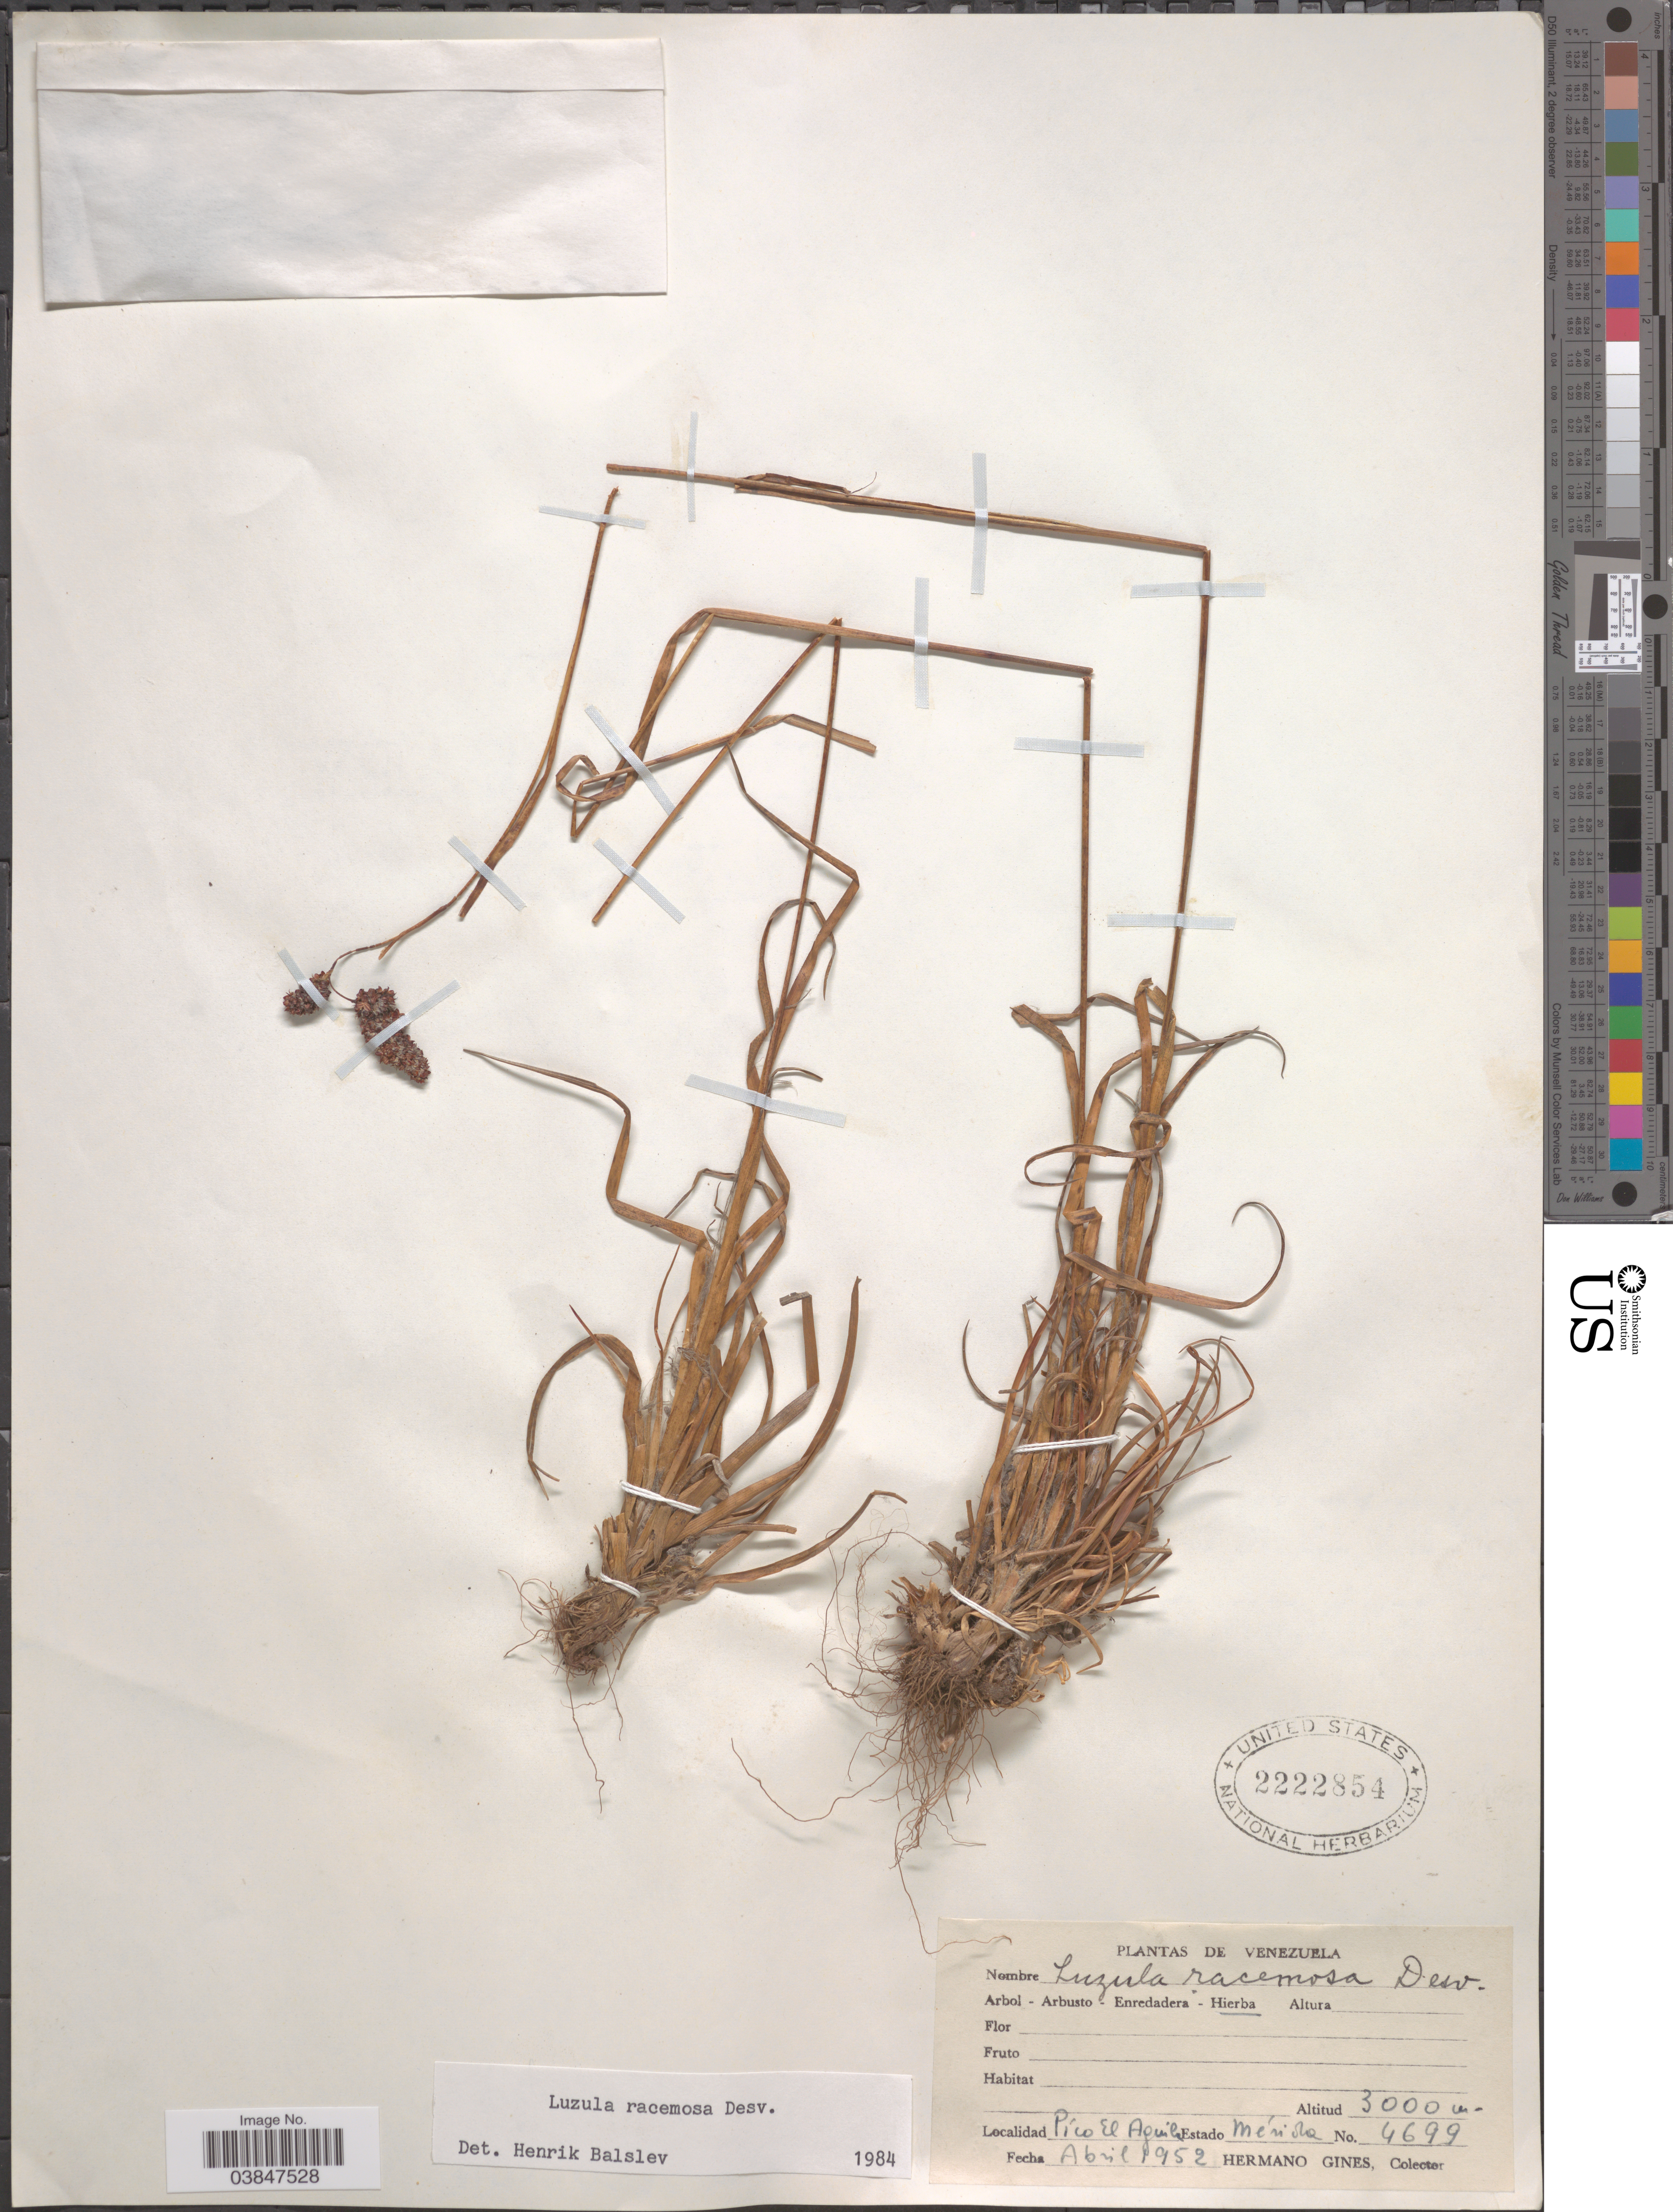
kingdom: Plantae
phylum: Tracheophyta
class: Liliopsida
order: Poales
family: Juncaceae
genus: Luzula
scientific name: Luzula racemosa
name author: Desv.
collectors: Bro. Gines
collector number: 4699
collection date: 1952-04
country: Venezuela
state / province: Merida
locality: Píco El Aguila.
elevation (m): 3000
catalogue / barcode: US 2222854